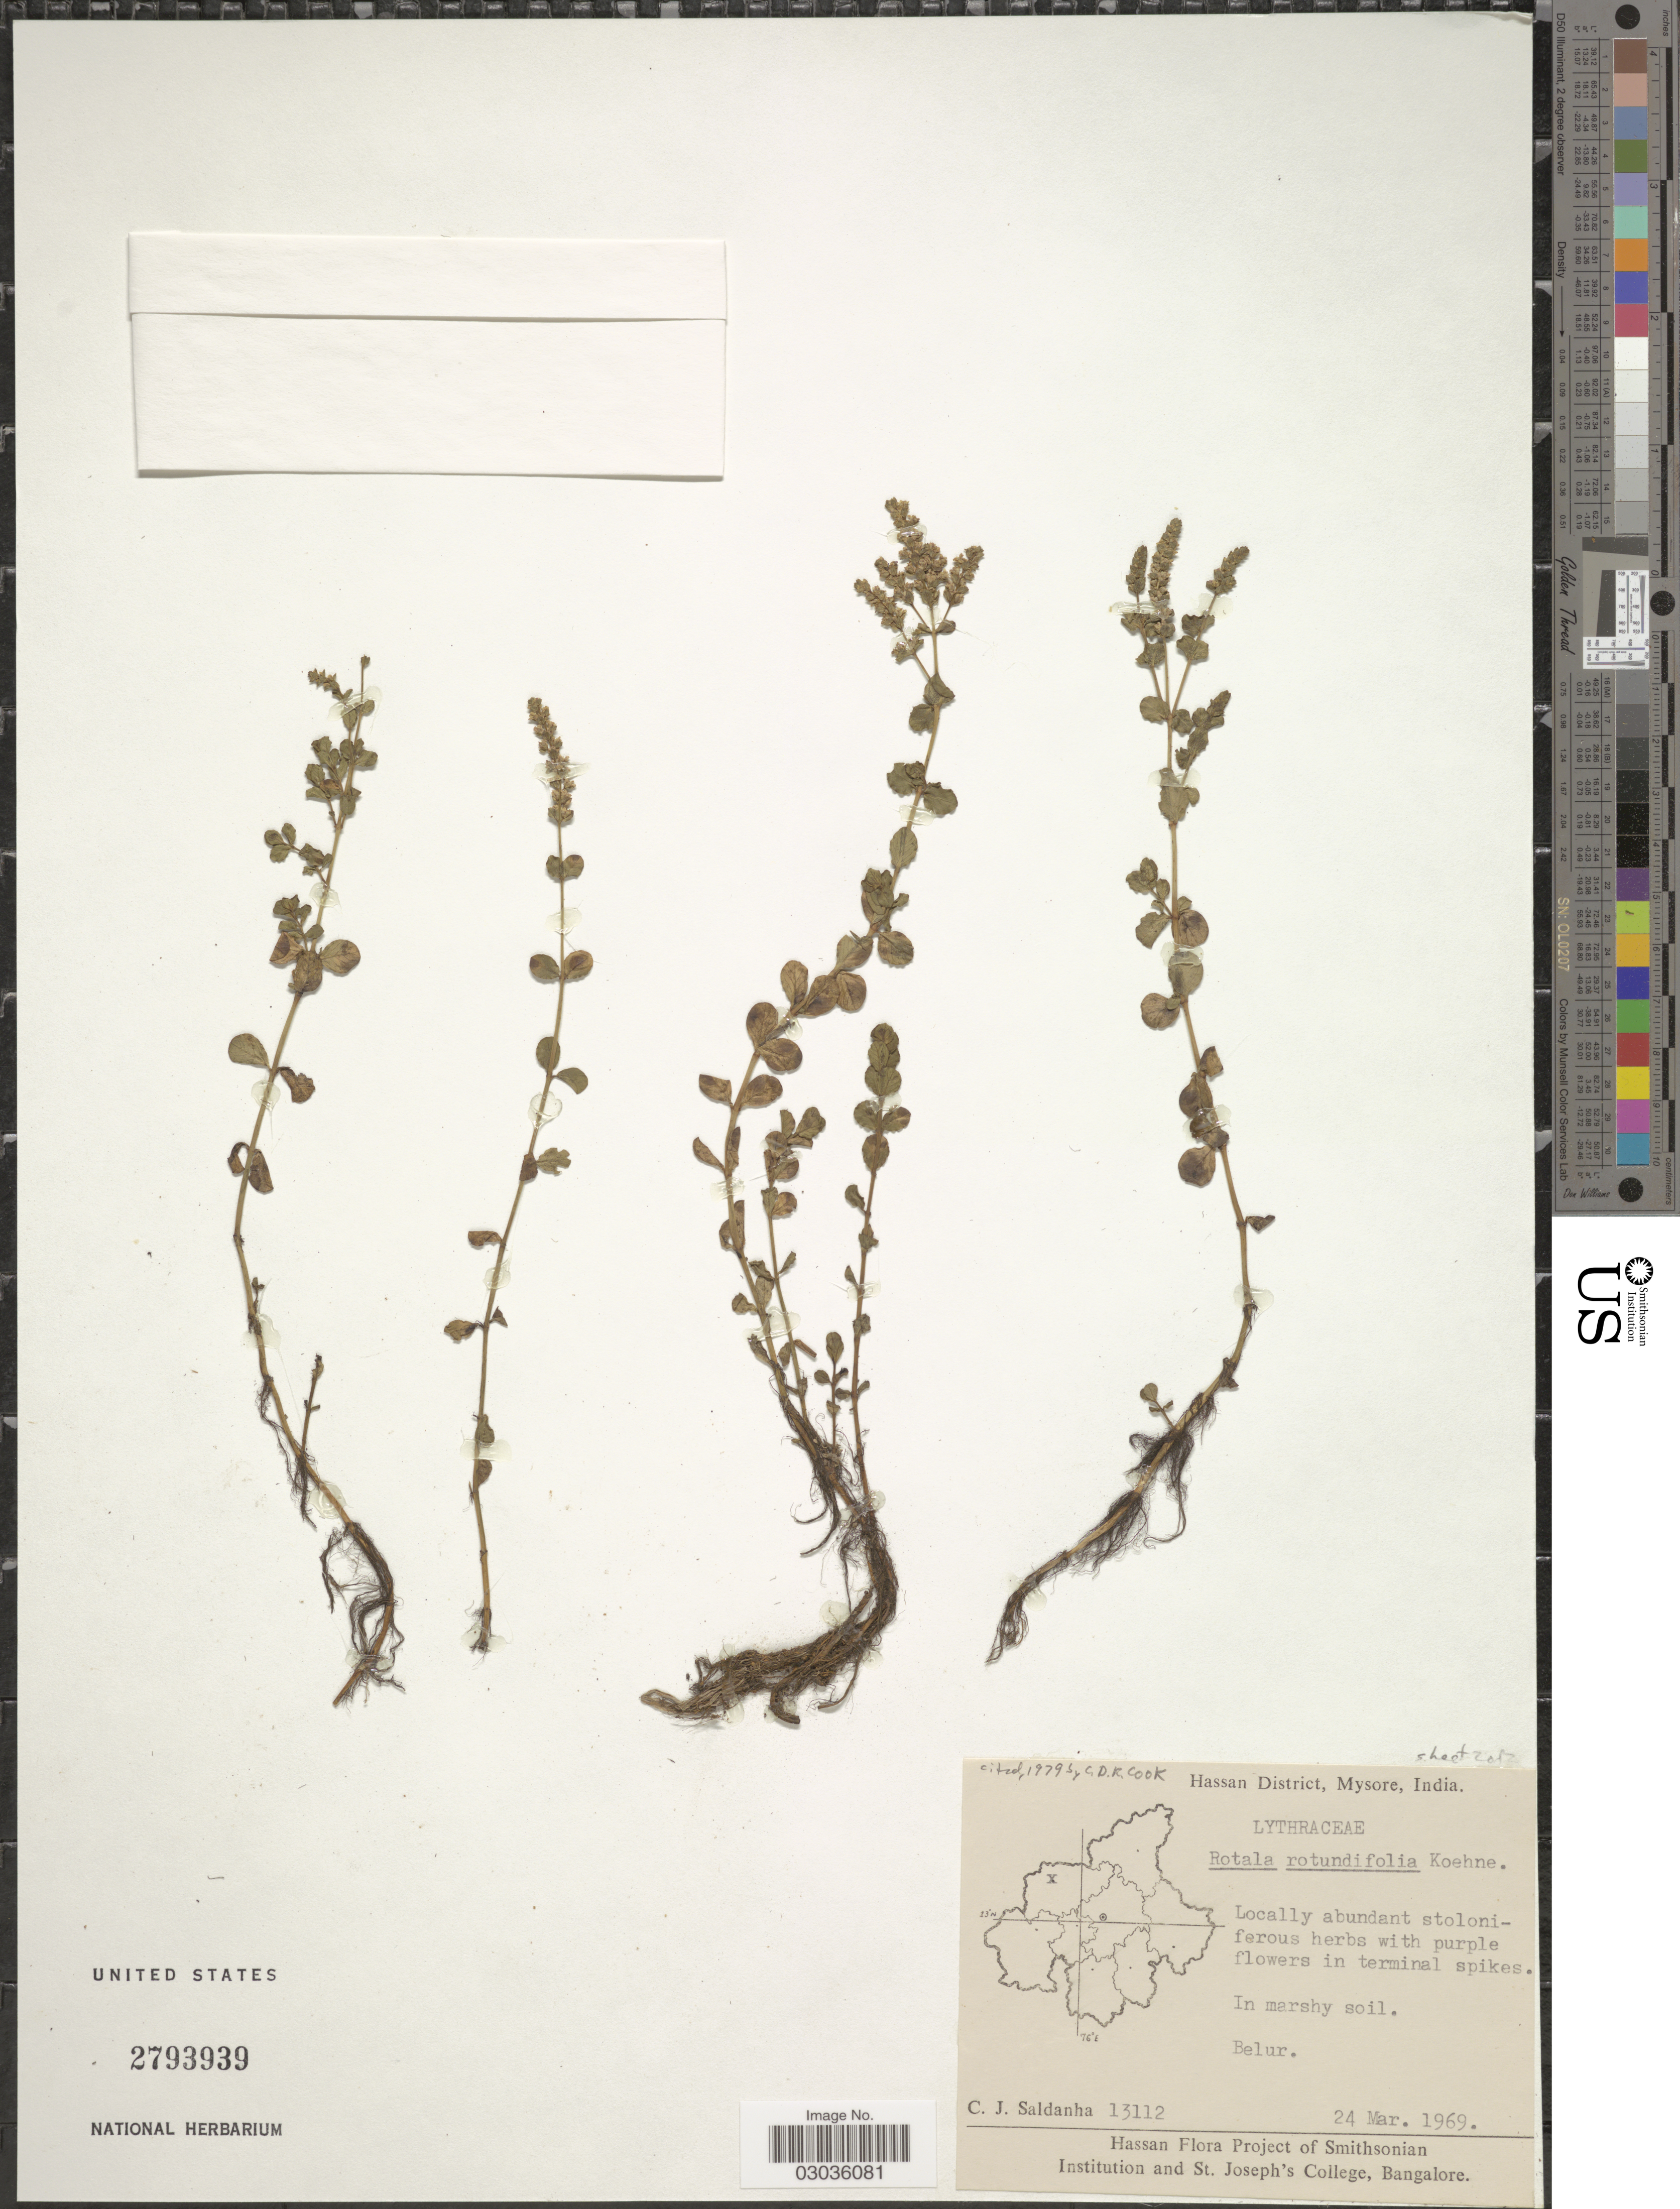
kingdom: Plantae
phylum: Tracheophyta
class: Magnoliopsida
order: Myrtales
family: Lythraceae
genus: Rotala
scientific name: Rotala rotundifolia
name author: (Buch.-Ham. & Roxb.) Koehne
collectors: C. J. Saldanha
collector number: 13112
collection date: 1969-03-24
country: India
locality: Hassan District, Mysore, Belur.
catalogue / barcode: US 2793939